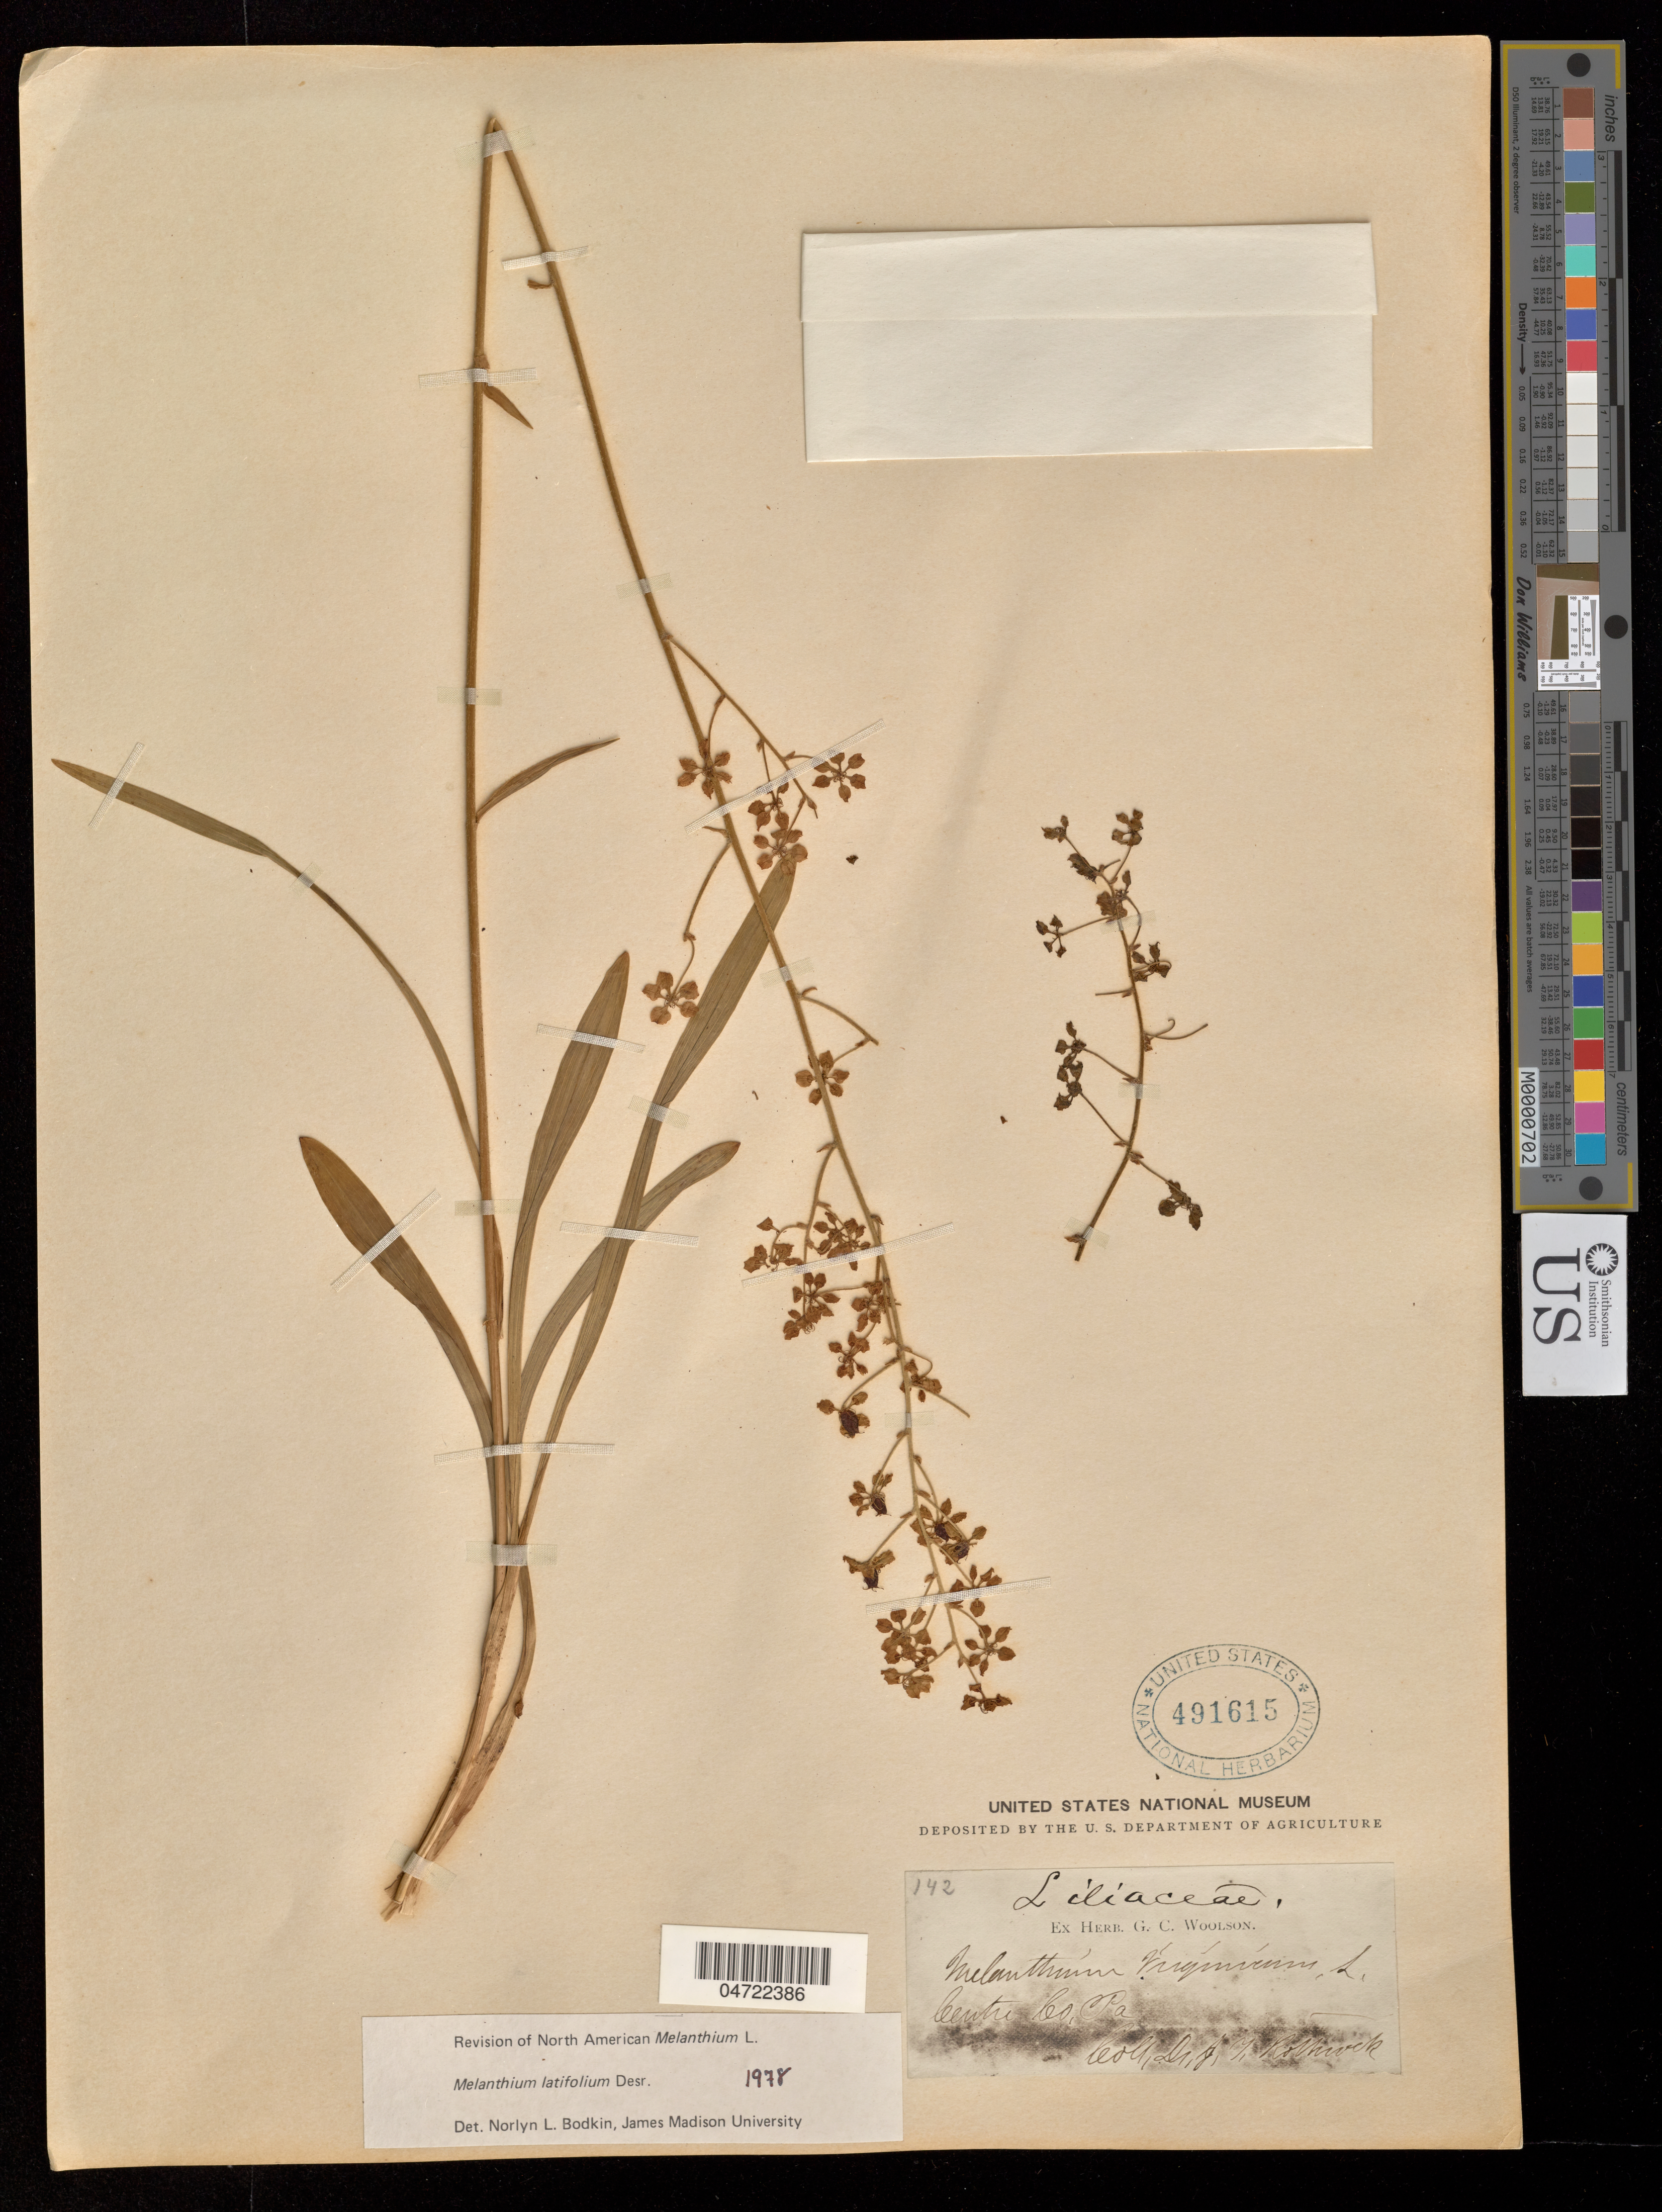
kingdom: Plantae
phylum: Tracheophyta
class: Liliopsida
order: Liliales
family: Melanthiaceae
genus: Melanthium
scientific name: Melanthium latifolium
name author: Desr.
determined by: Bodkin, N. L.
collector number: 142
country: United States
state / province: Pennsylvania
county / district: Centre County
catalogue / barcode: US 491615